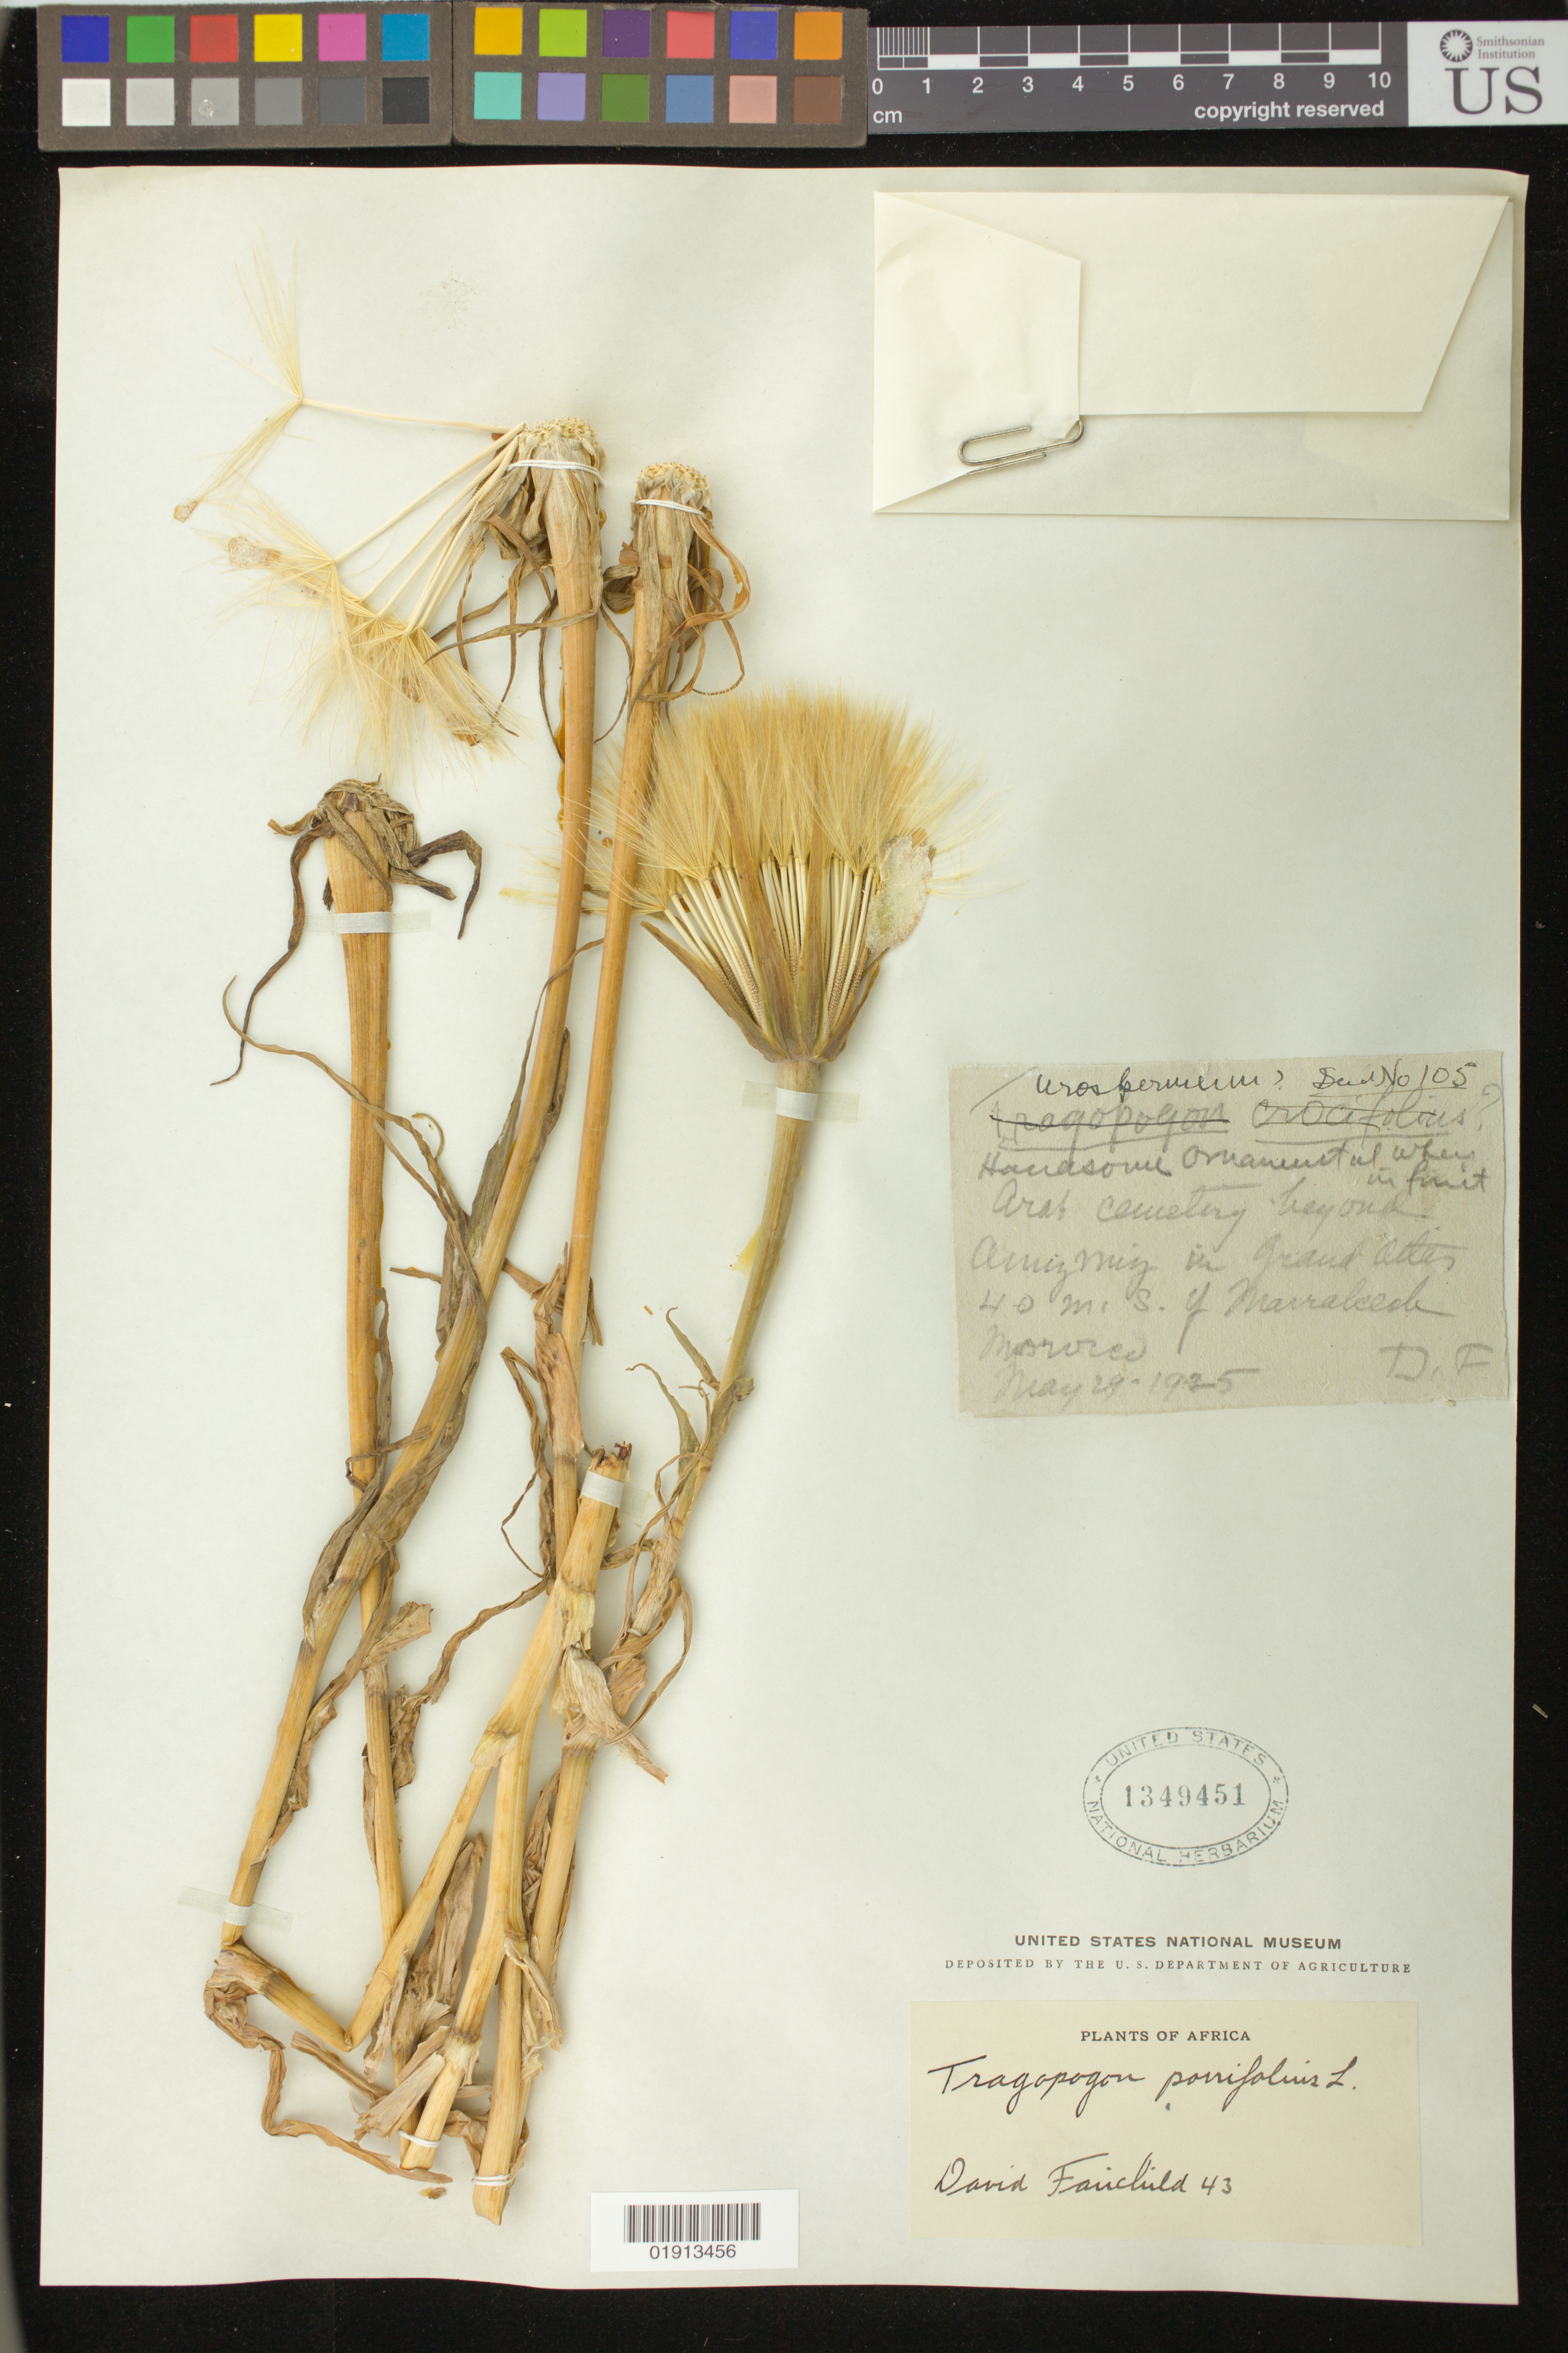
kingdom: Plantae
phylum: Tracheophyta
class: Magnoliopsida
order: Asterales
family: Asteraceae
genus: Tragopogon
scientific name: Tragopogon porrifolius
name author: L.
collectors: D. Fairchild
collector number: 43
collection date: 1925-05-29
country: Morocco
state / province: Marrakech-Tensift-Al Haouz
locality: Arab cemetery beyond Amizmiz in Grand Atlas, 40 m S. of Marrakech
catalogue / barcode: US 1349451